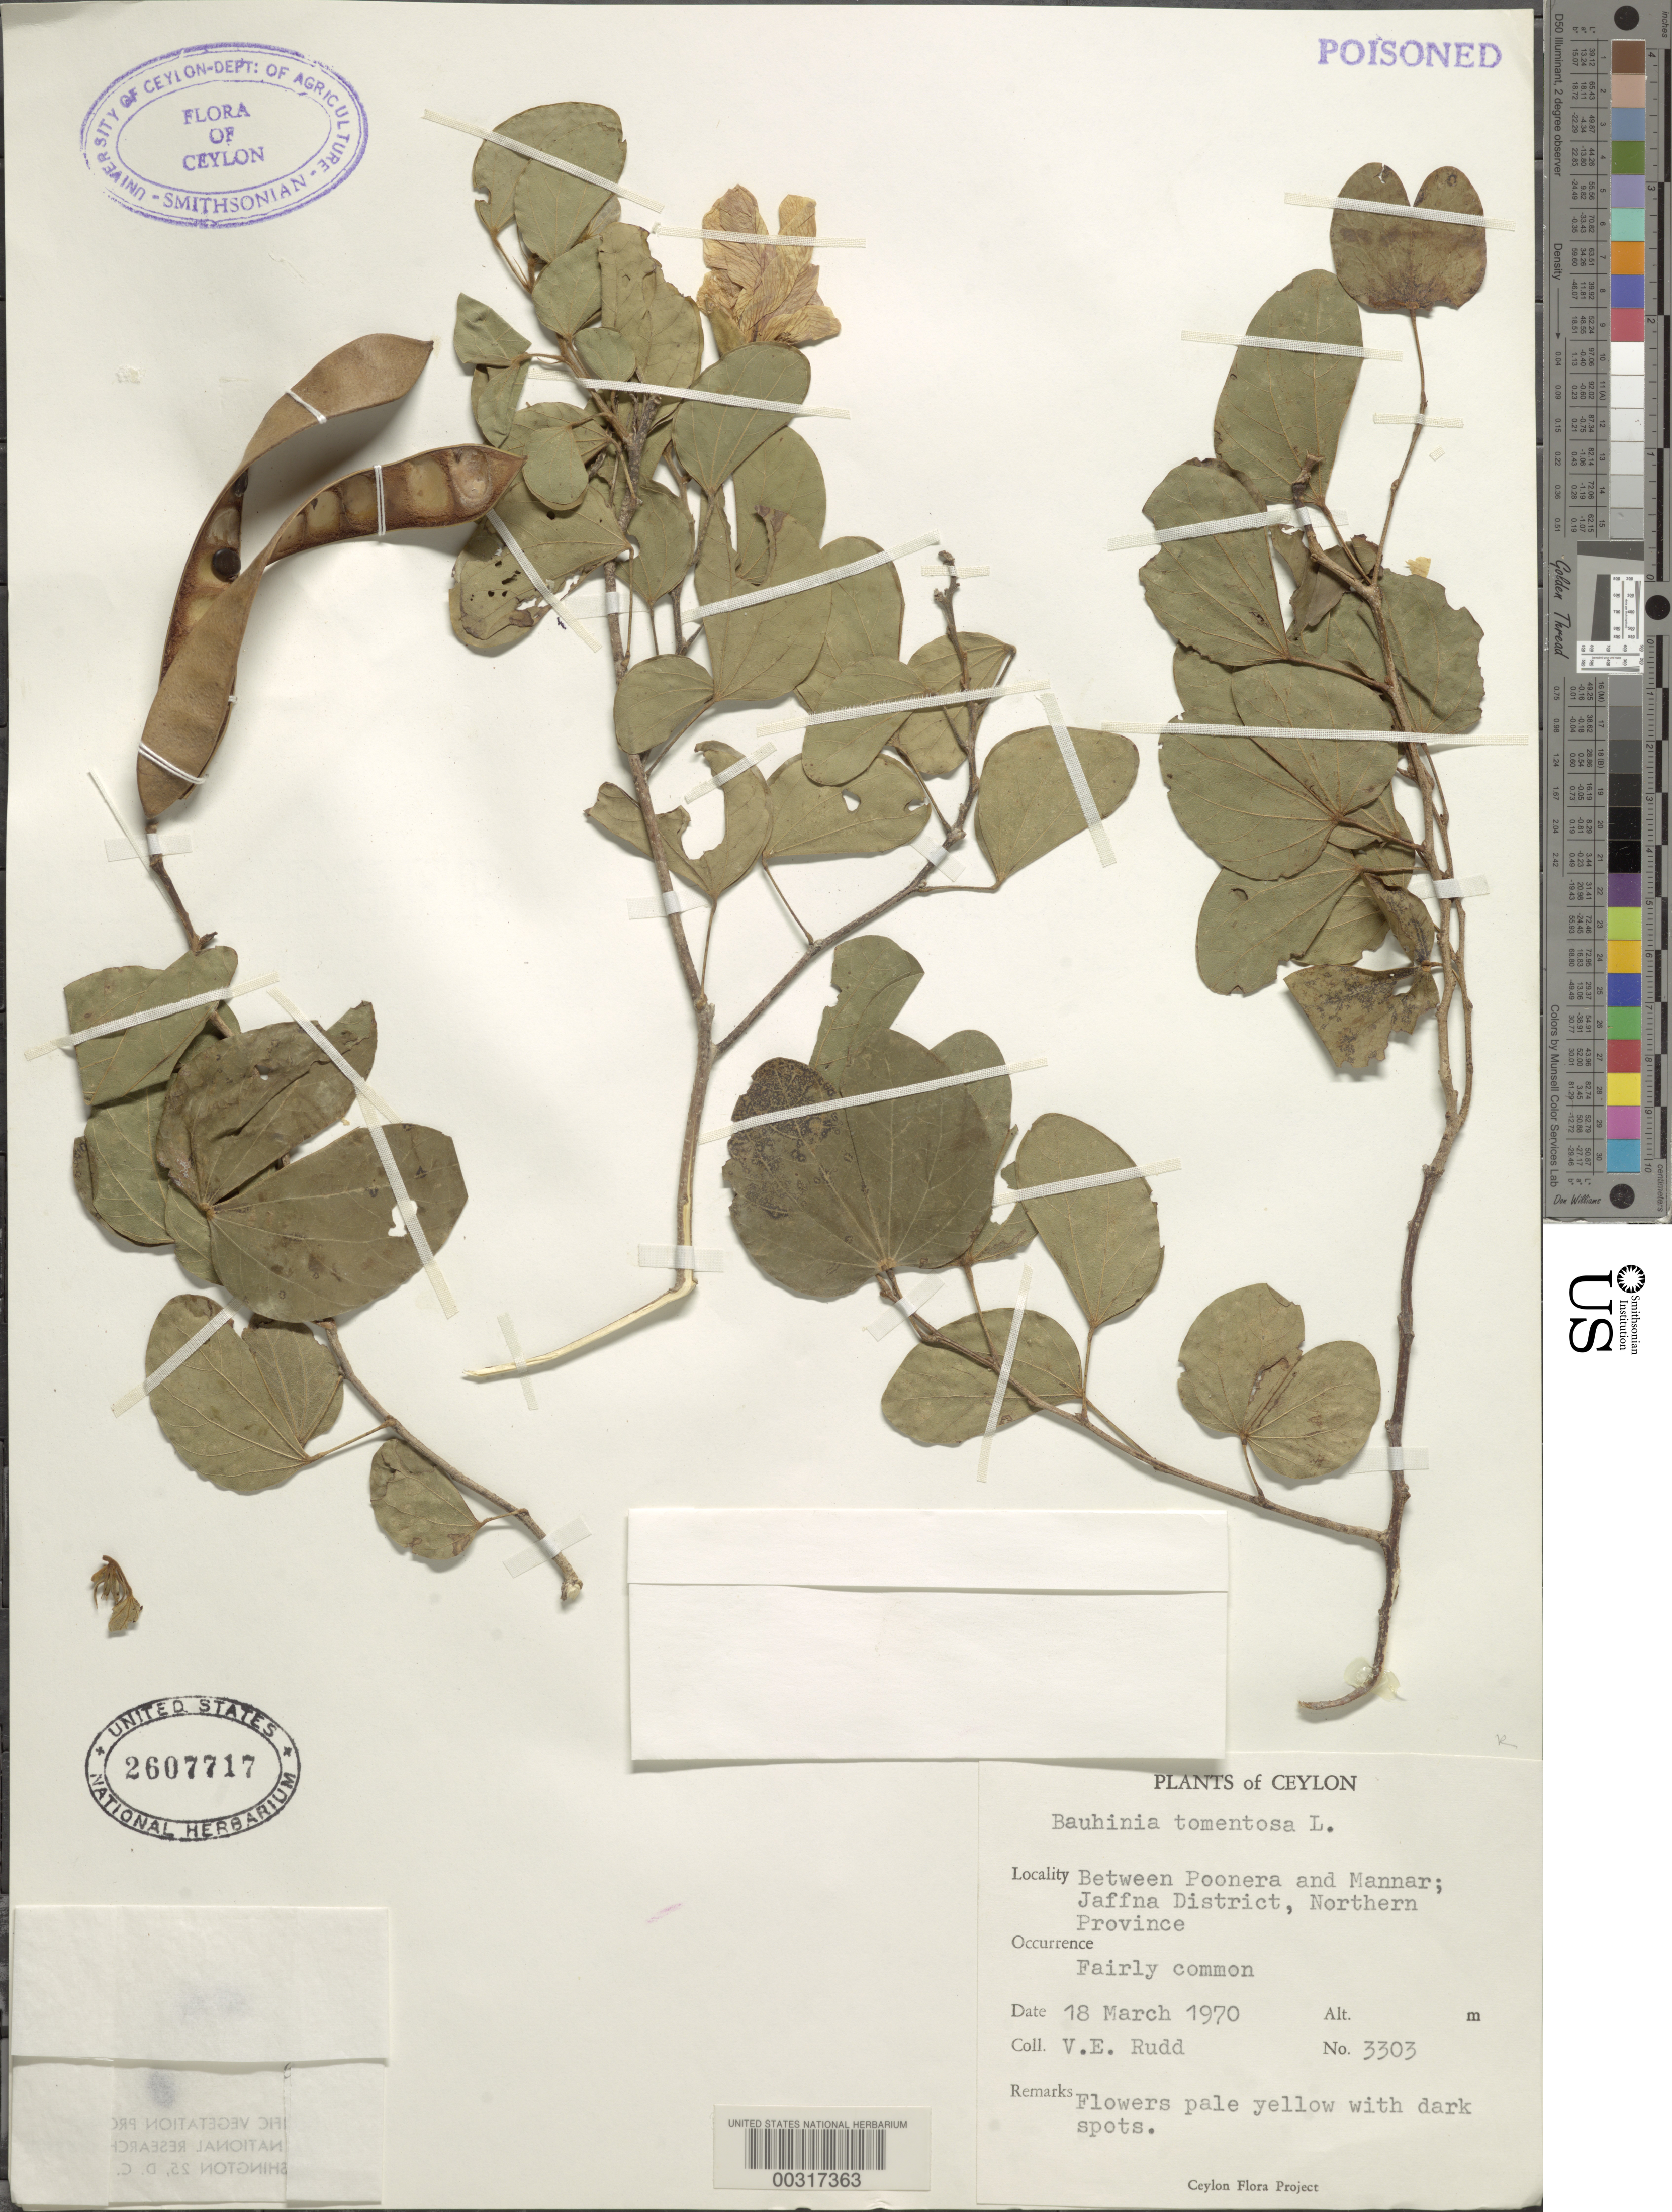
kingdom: Plantae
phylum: Tracheophyta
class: Magnoliopsida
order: Fabales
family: Fabaceae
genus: Bauhinia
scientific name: Bauhinia tomentosa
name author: L.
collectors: V. E. Rudd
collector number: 3303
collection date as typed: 18 Mar 1970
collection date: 1970-03-18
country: Sri Lanka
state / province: Northern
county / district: Jaffna Dist.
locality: Between poonera and mannar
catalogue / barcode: US 2607717